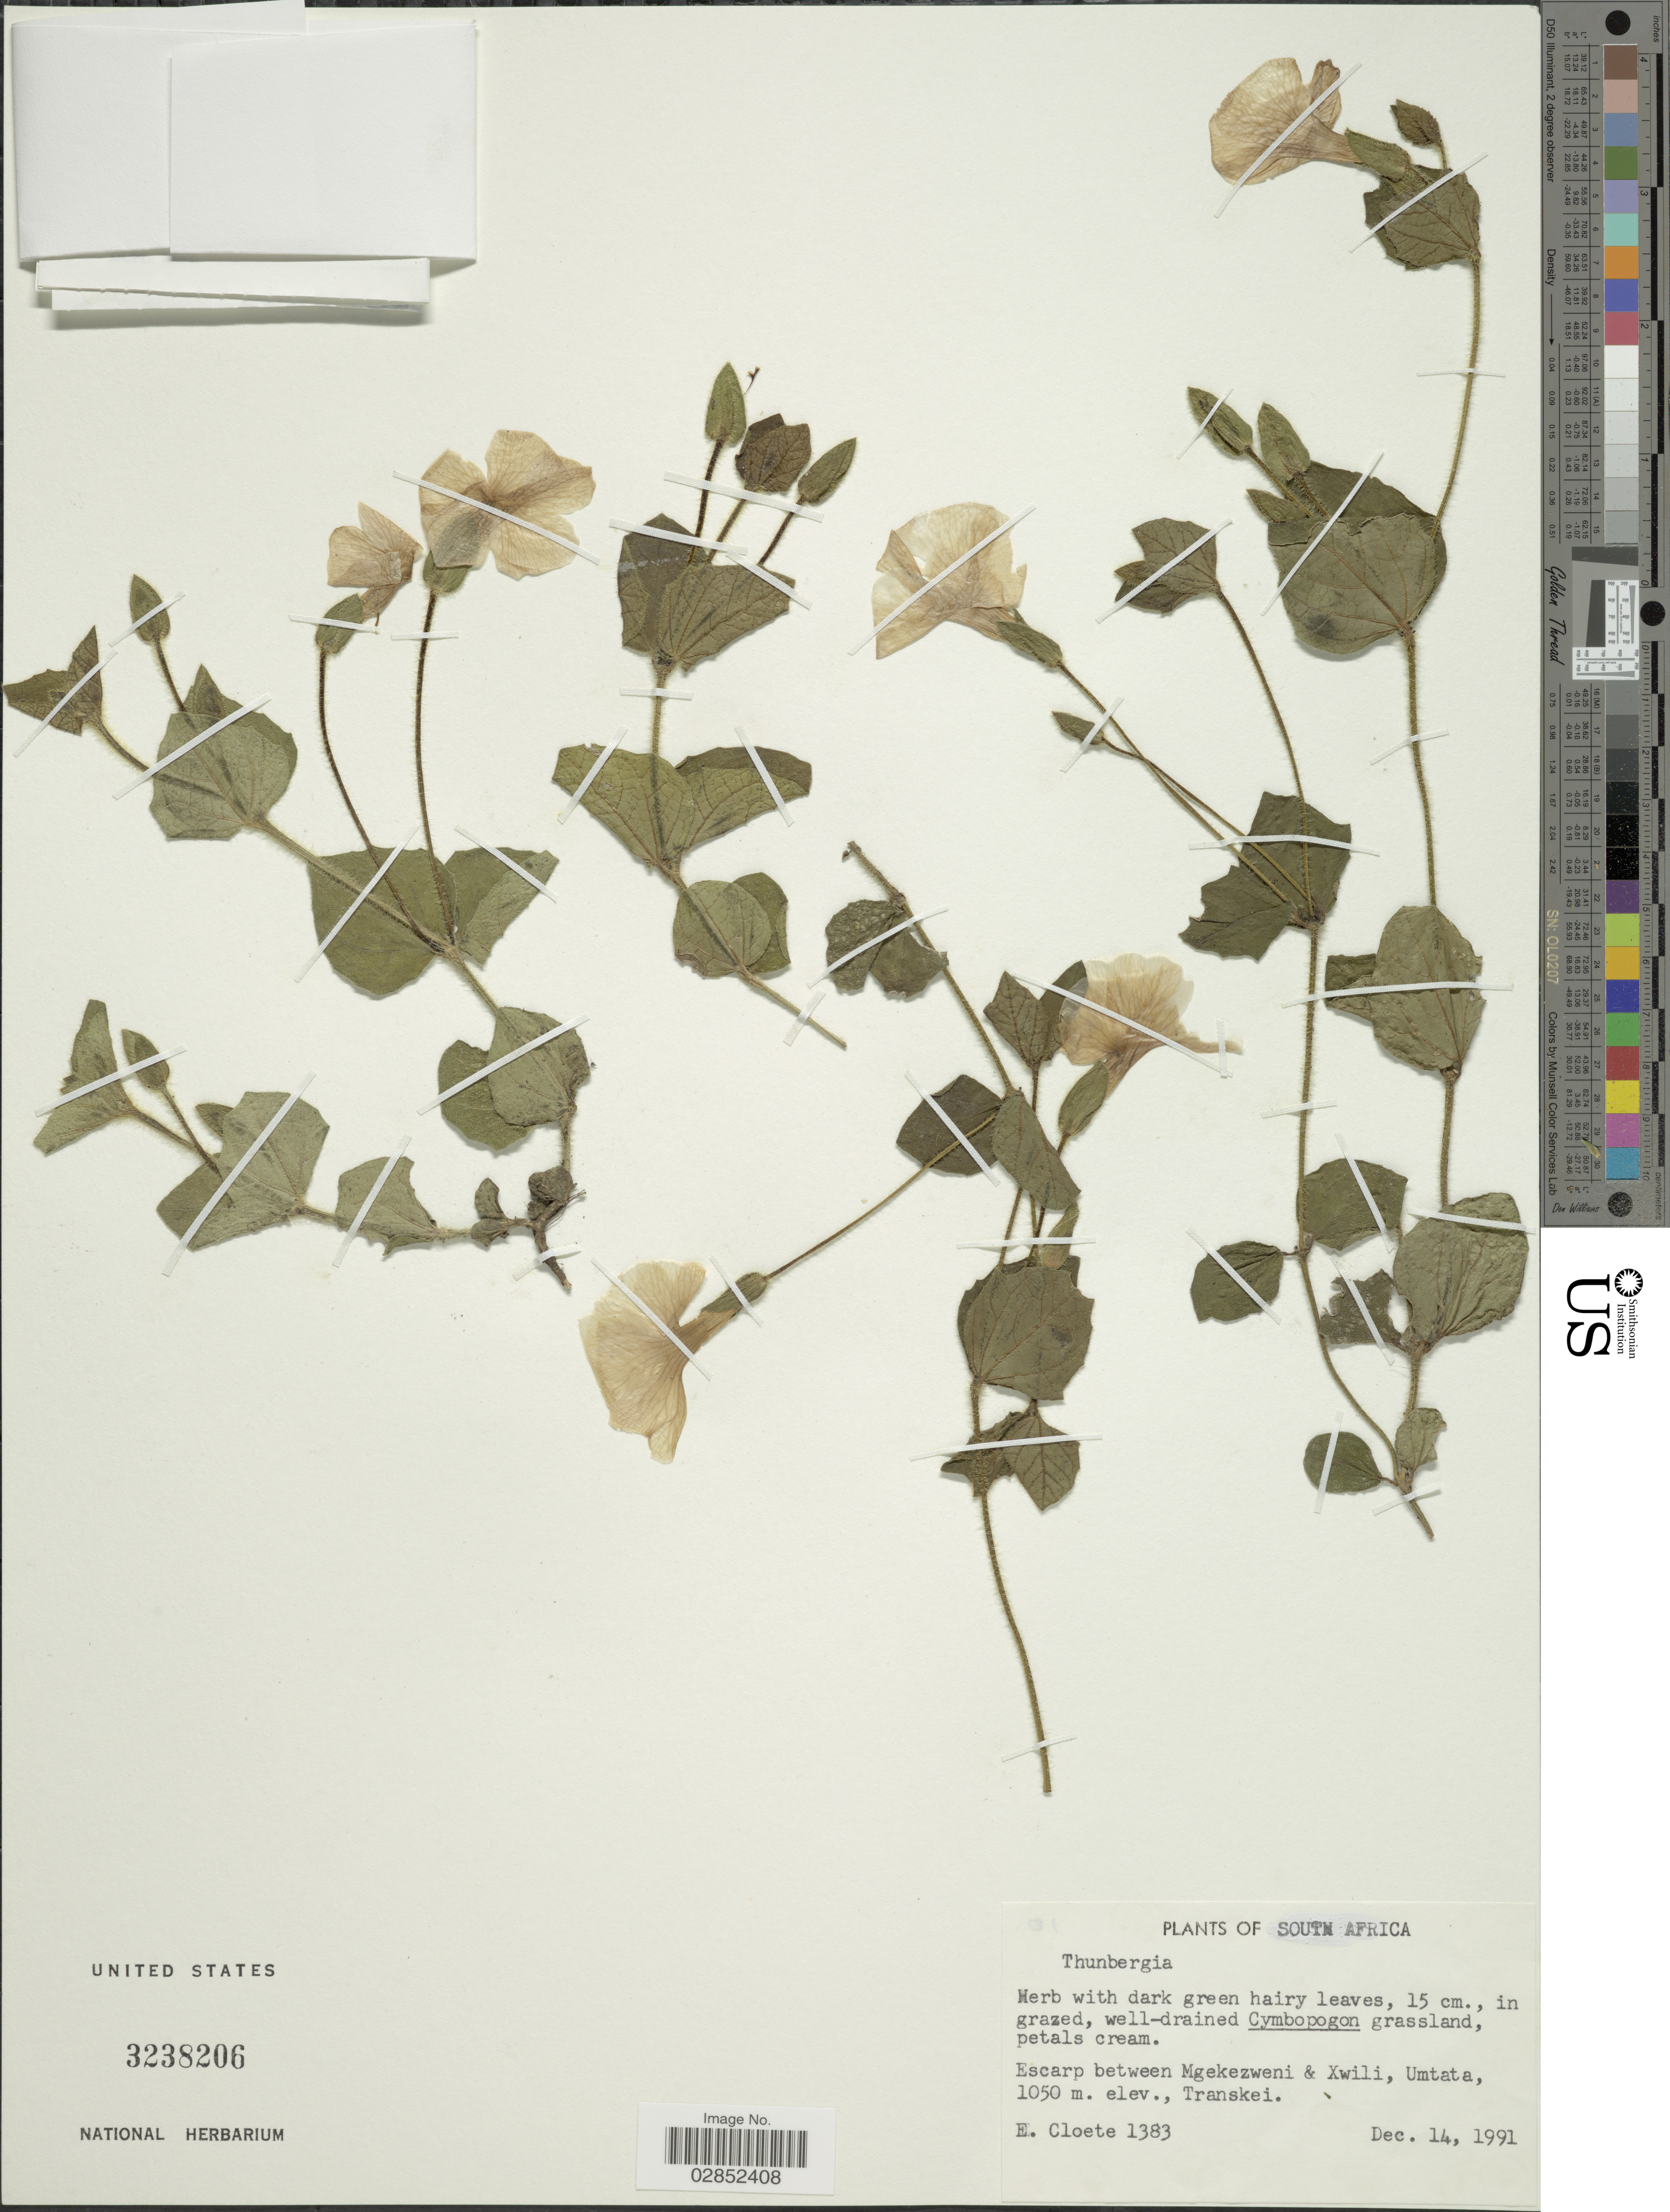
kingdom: Plantae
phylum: Tracheophyta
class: Magnoliopsida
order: Lamiales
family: Acanthaceae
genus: Thunbergia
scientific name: Thunbergia sp.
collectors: E. Cloete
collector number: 1383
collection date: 1991-12-14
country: South Africa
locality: Escarp between Mgekezweni & Xwili, Umtata, Transkei.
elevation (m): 1050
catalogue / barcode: US 3238206